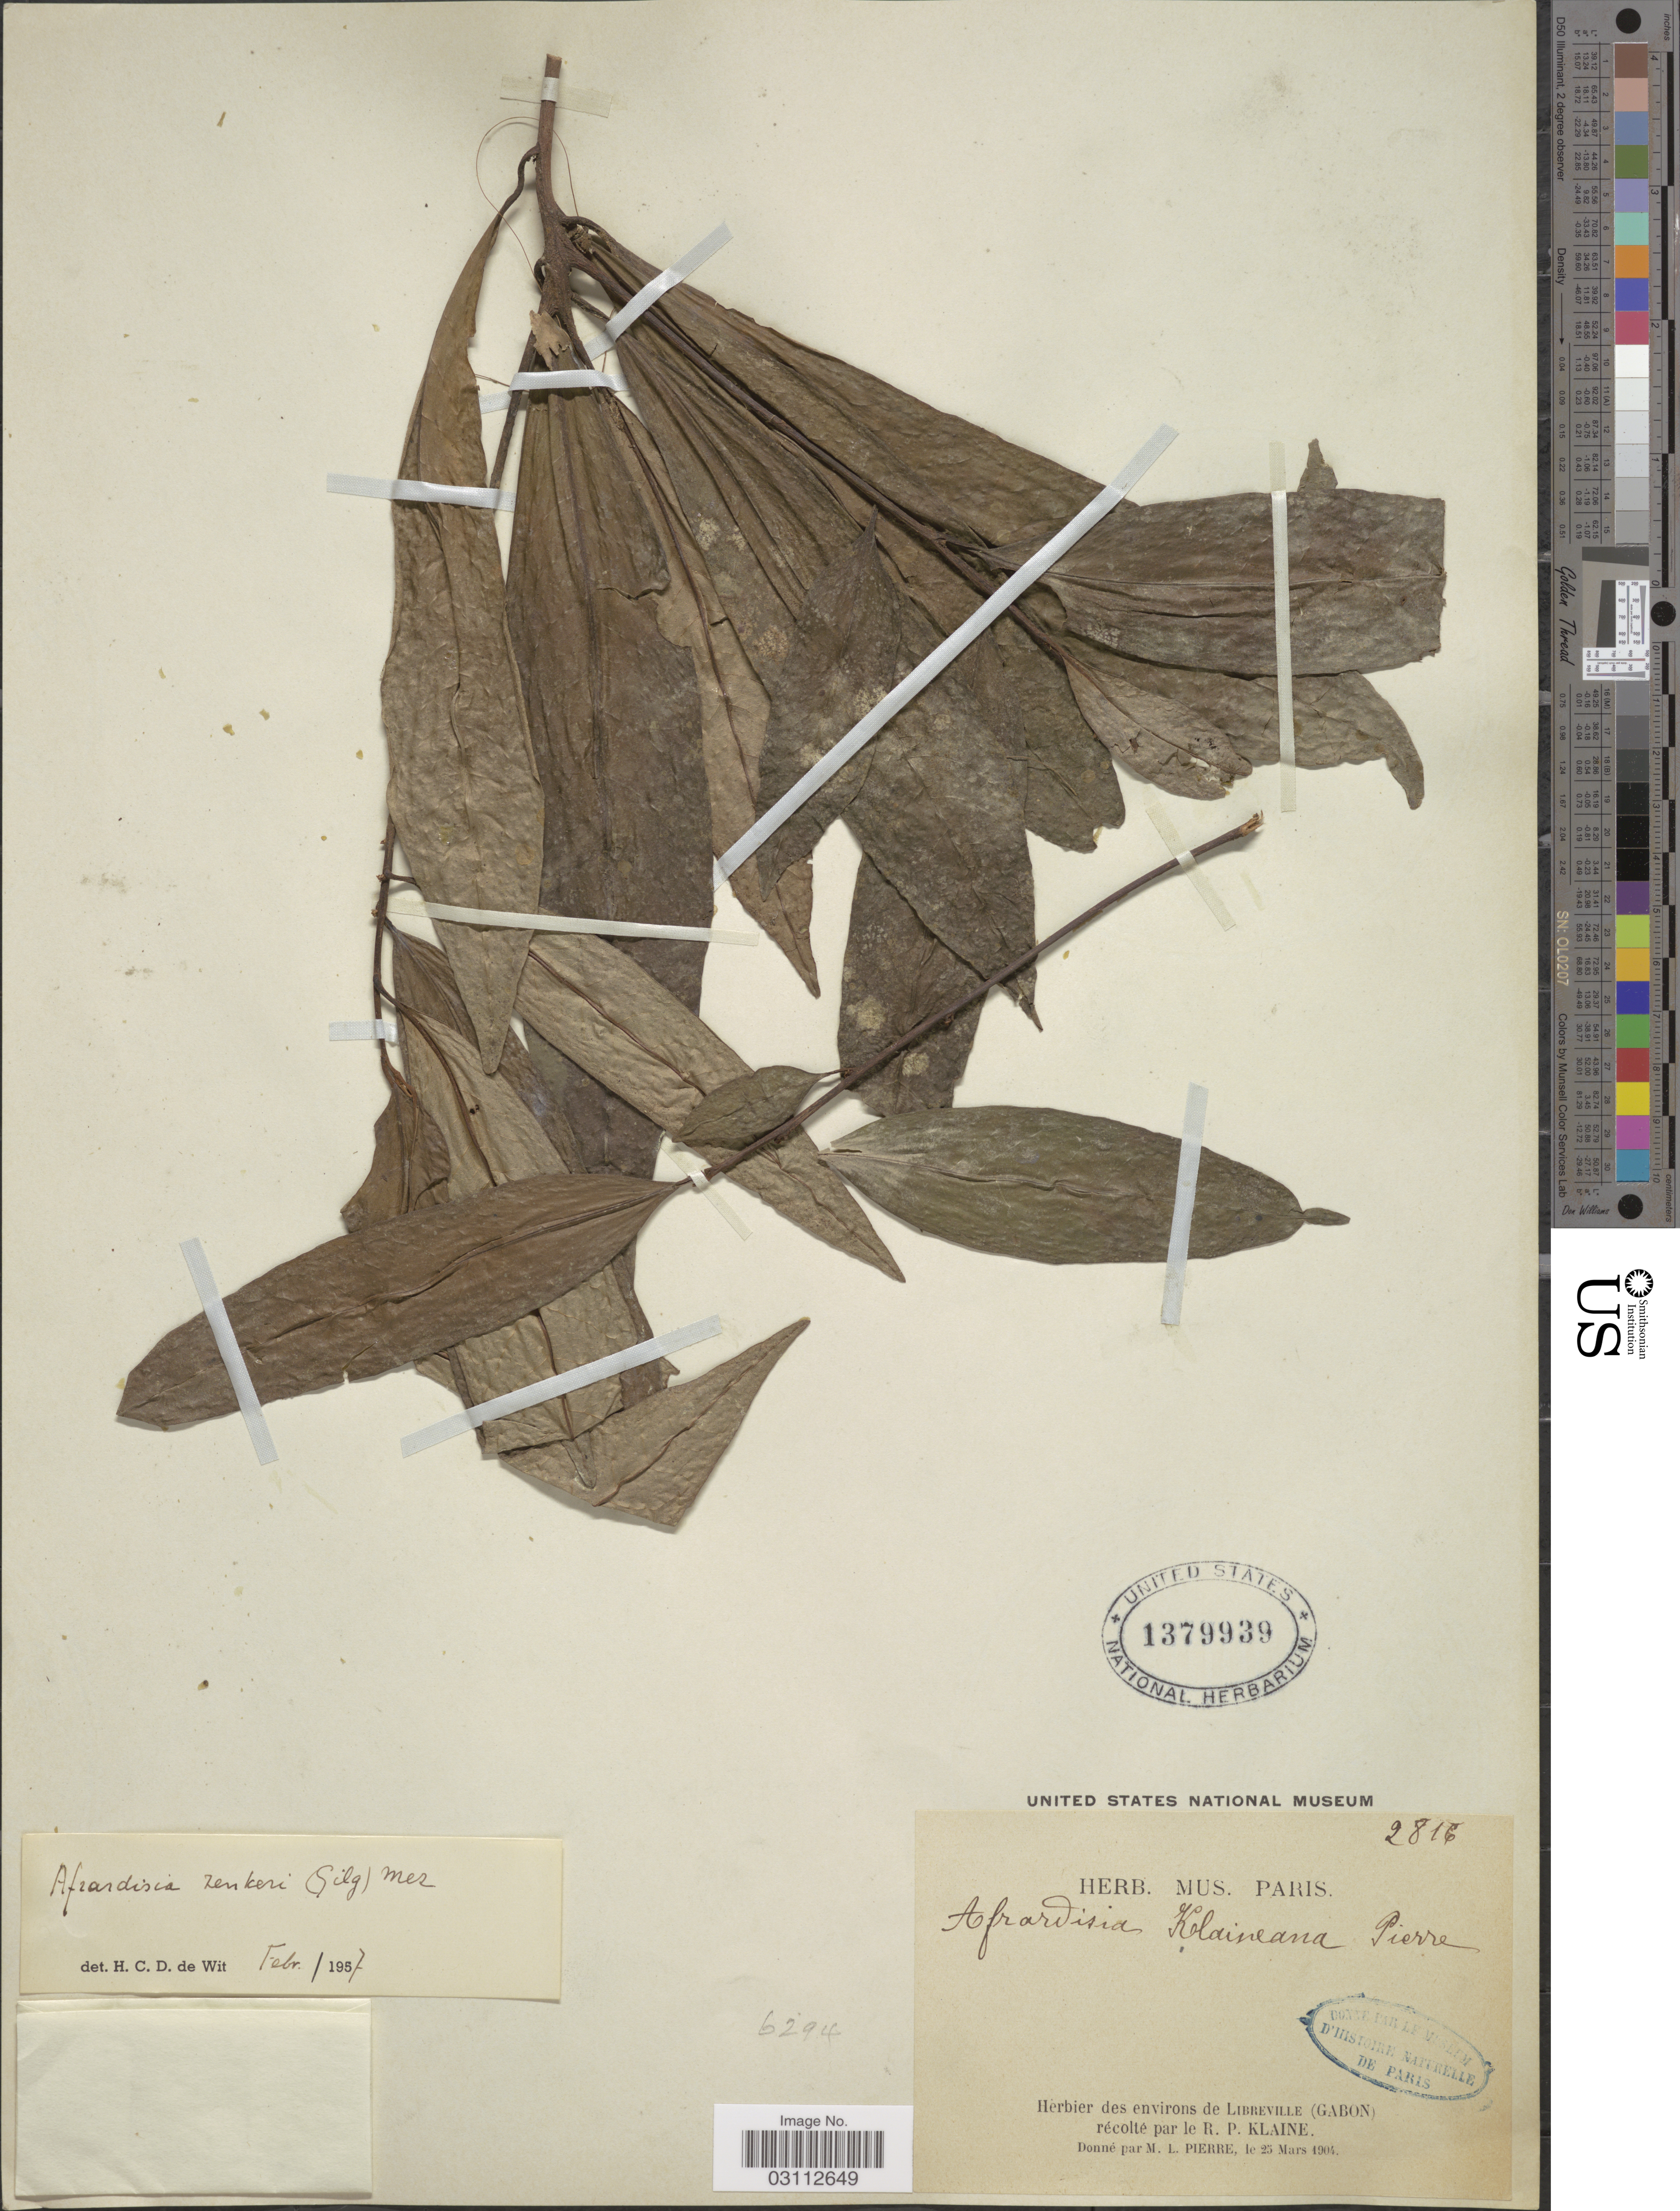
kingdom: Plantae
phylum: Tracheophyta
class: Magnoliopsida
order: Ericales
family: Primulaceae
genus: Ardisia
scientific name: Ardisia zenkeri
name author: Gilg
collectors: R. Klaine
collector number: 2816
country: Gabon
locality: Herbier des environs de Libreville.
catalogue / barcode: US 1379939